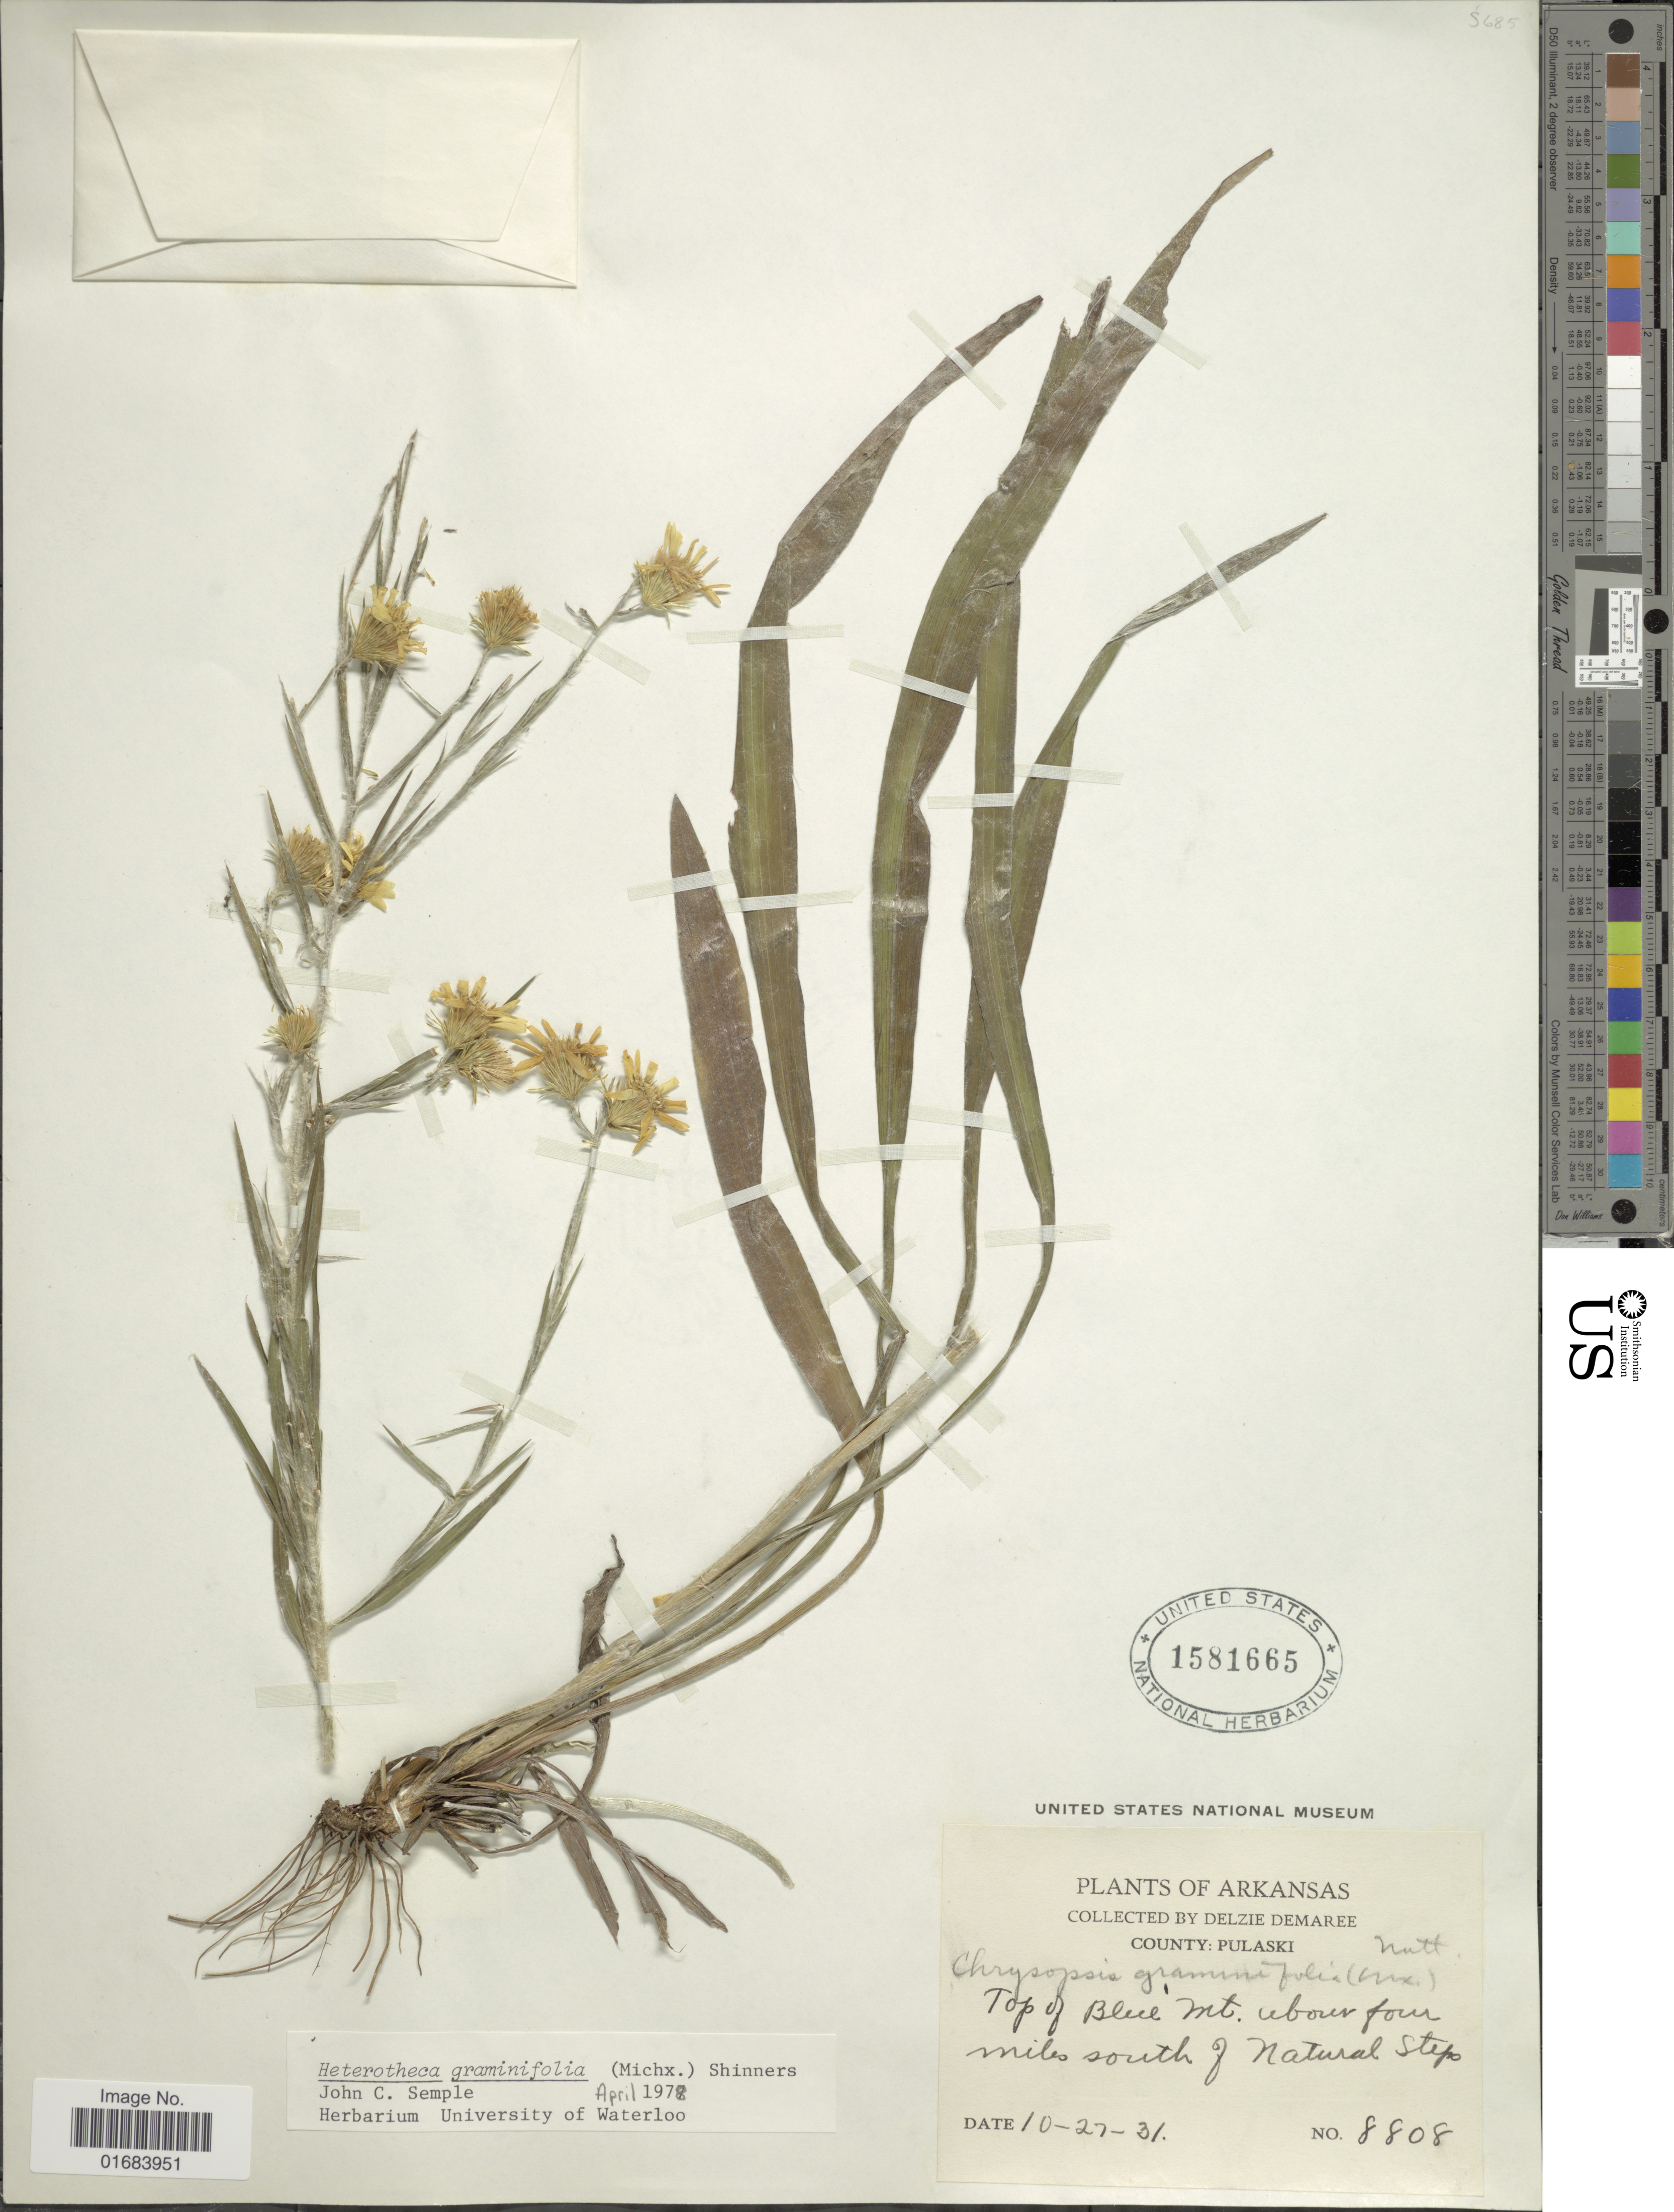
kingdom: Plantae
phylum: Tracheophyta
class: Magnoliopsida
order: Asterales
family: Asteraceae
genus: Pityopsis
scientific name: Pityopsis graminifolia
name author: (Michx.) Nutt.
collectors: D. Demaree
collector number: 8808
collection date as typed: Transcribed d/m/y: 27/10/31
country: United States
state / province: Arkansas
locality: County: Pulaski, Top of blue Mt. above four miles south of Natural Steps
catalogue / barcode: US 1581665